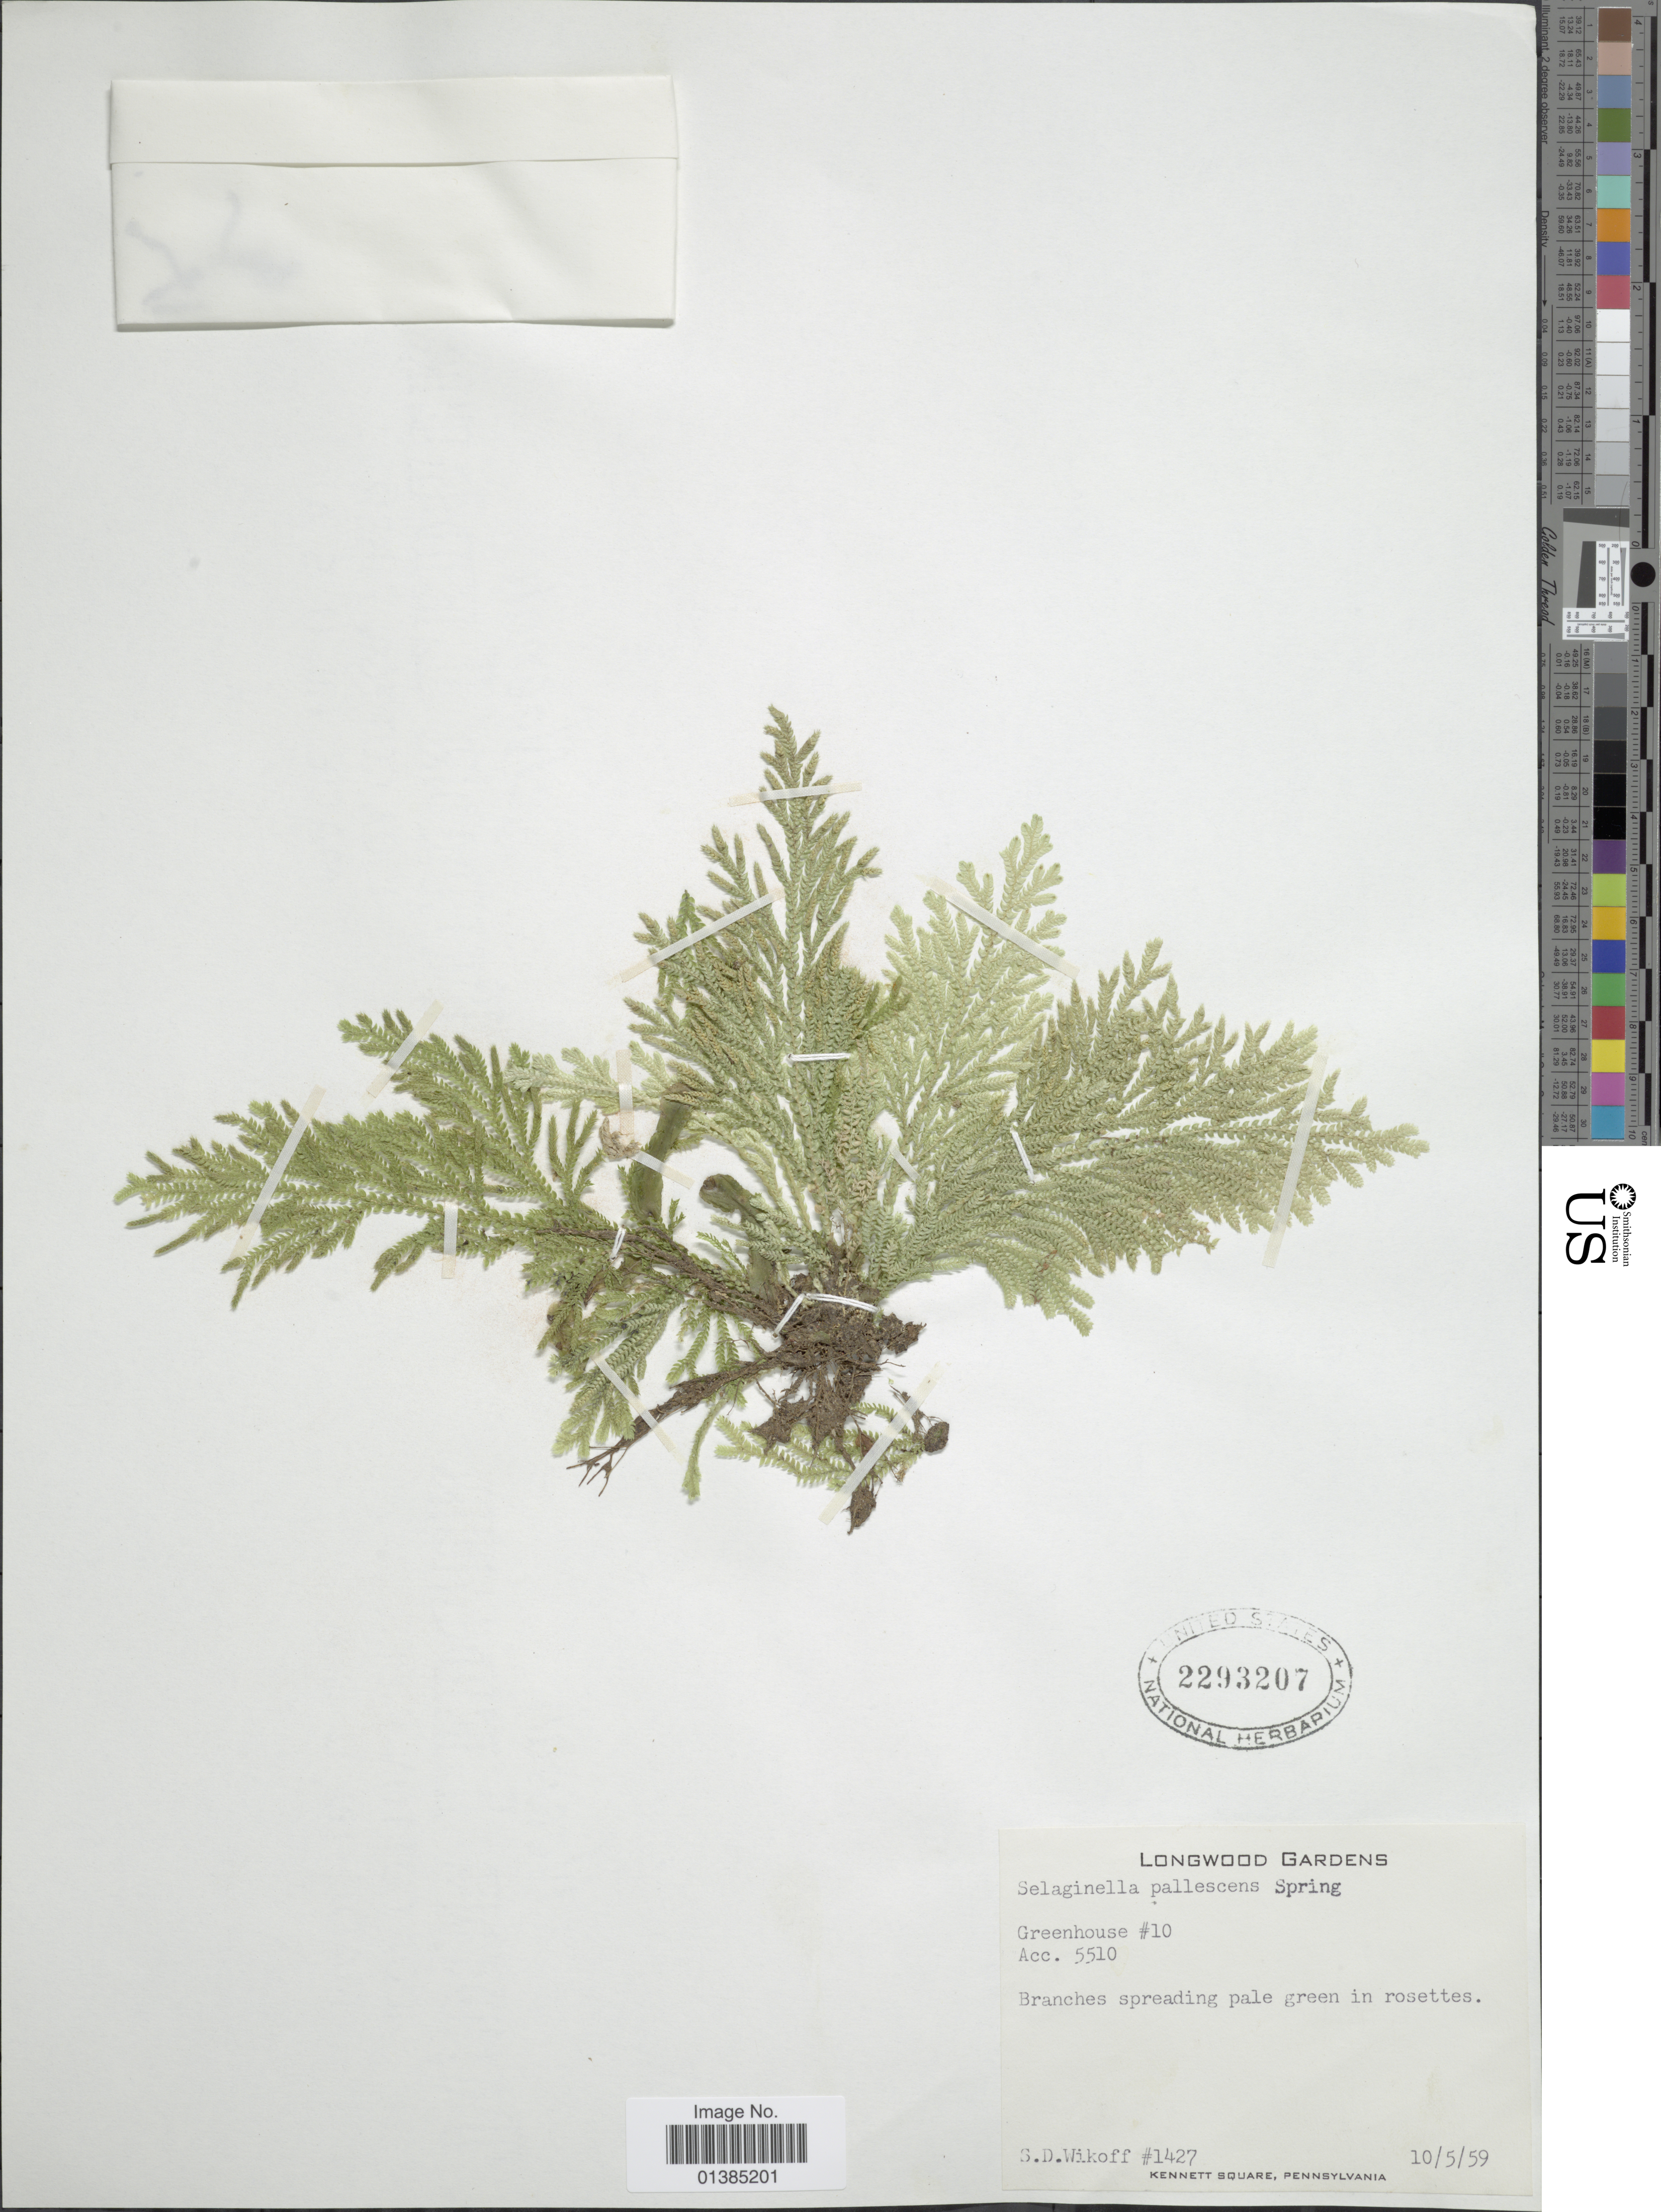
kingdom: Plantae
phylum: Tracheophyta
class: Lycopodiopsida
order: Selaginellales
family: Selaginellaceae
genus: Selaginella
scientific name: Selaginella pallescens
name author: (C. Presl) Spring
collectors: S. Wikoff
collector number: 1427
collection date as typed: Transcribed d/m/y: 10/5/59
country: United States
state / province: Pennsylvania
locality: Greenhouse #10. Acc. 5510. Kennett Square.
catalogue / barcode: US 2293207